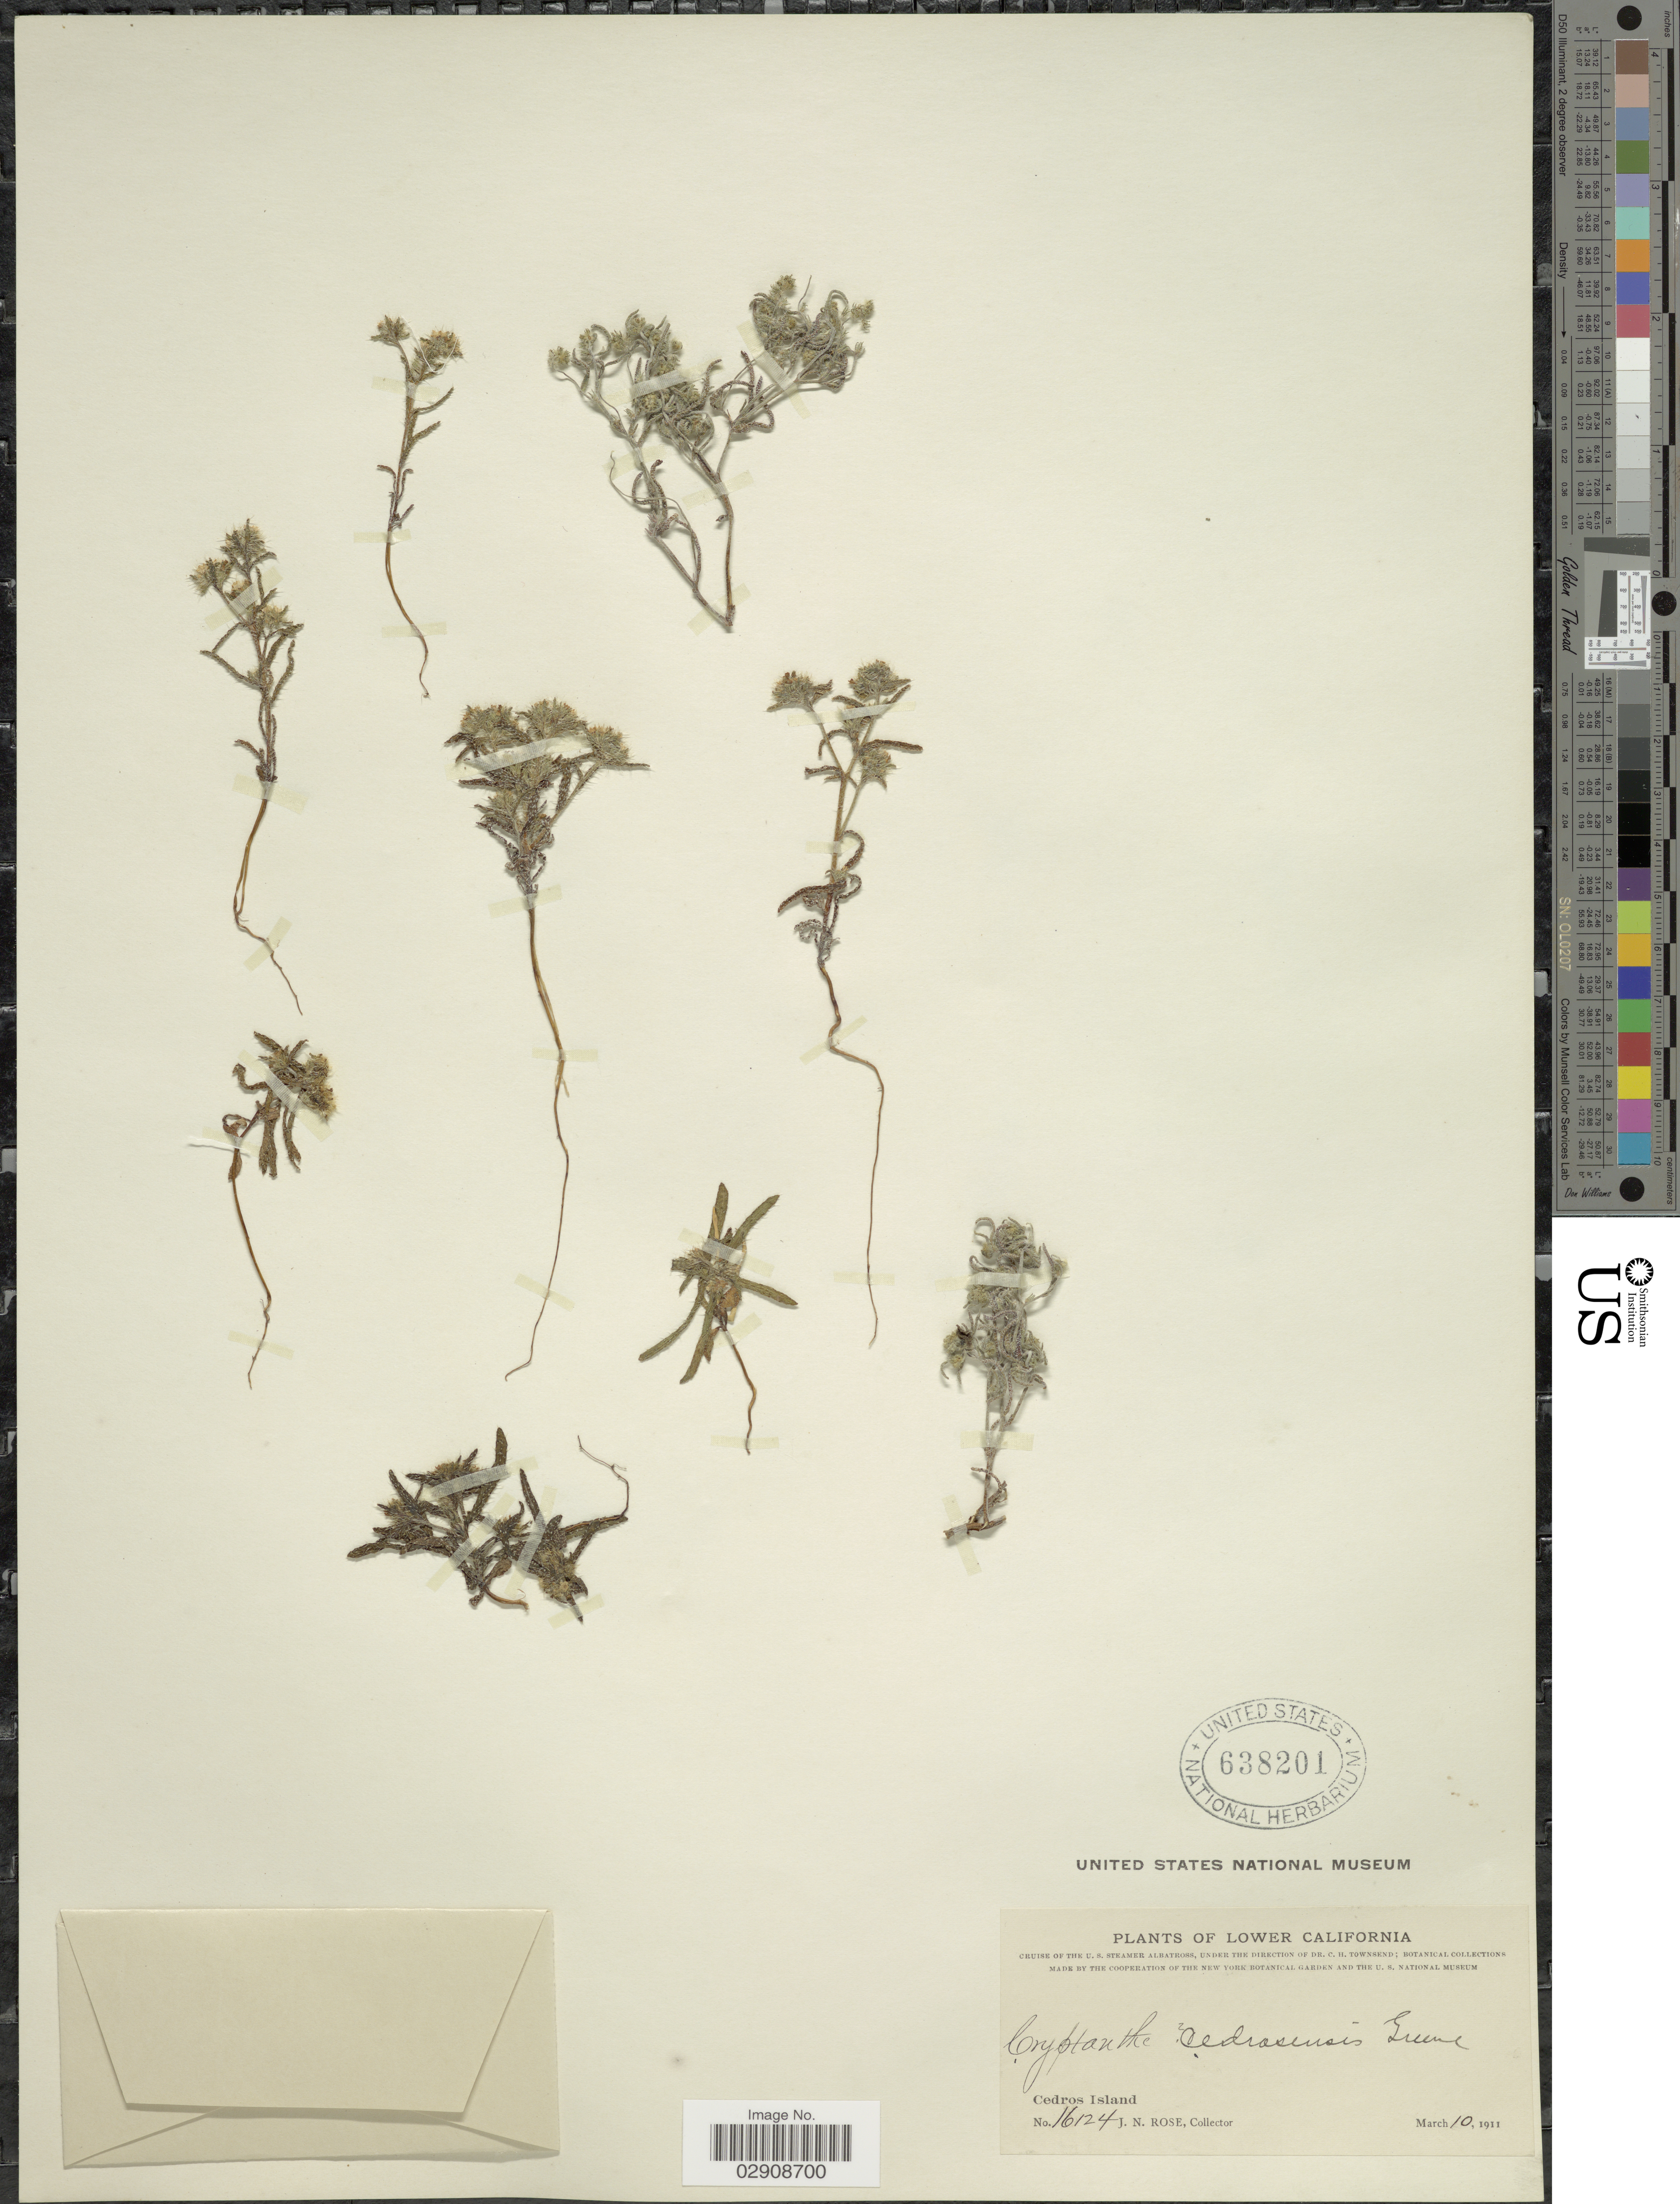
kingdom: Plantae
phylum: Tracheophyta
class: Magnoliopsida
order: Boraginales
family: Boraginaceae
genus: Cryptantha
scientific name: Cryptantha cedrosensis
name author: S.W. Greene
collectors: J. N. Rose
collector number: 16124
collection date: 1911-03-10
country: Mexico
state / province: Baja California Norte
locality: Lower California. Cedros Island.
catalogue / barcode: US 638201